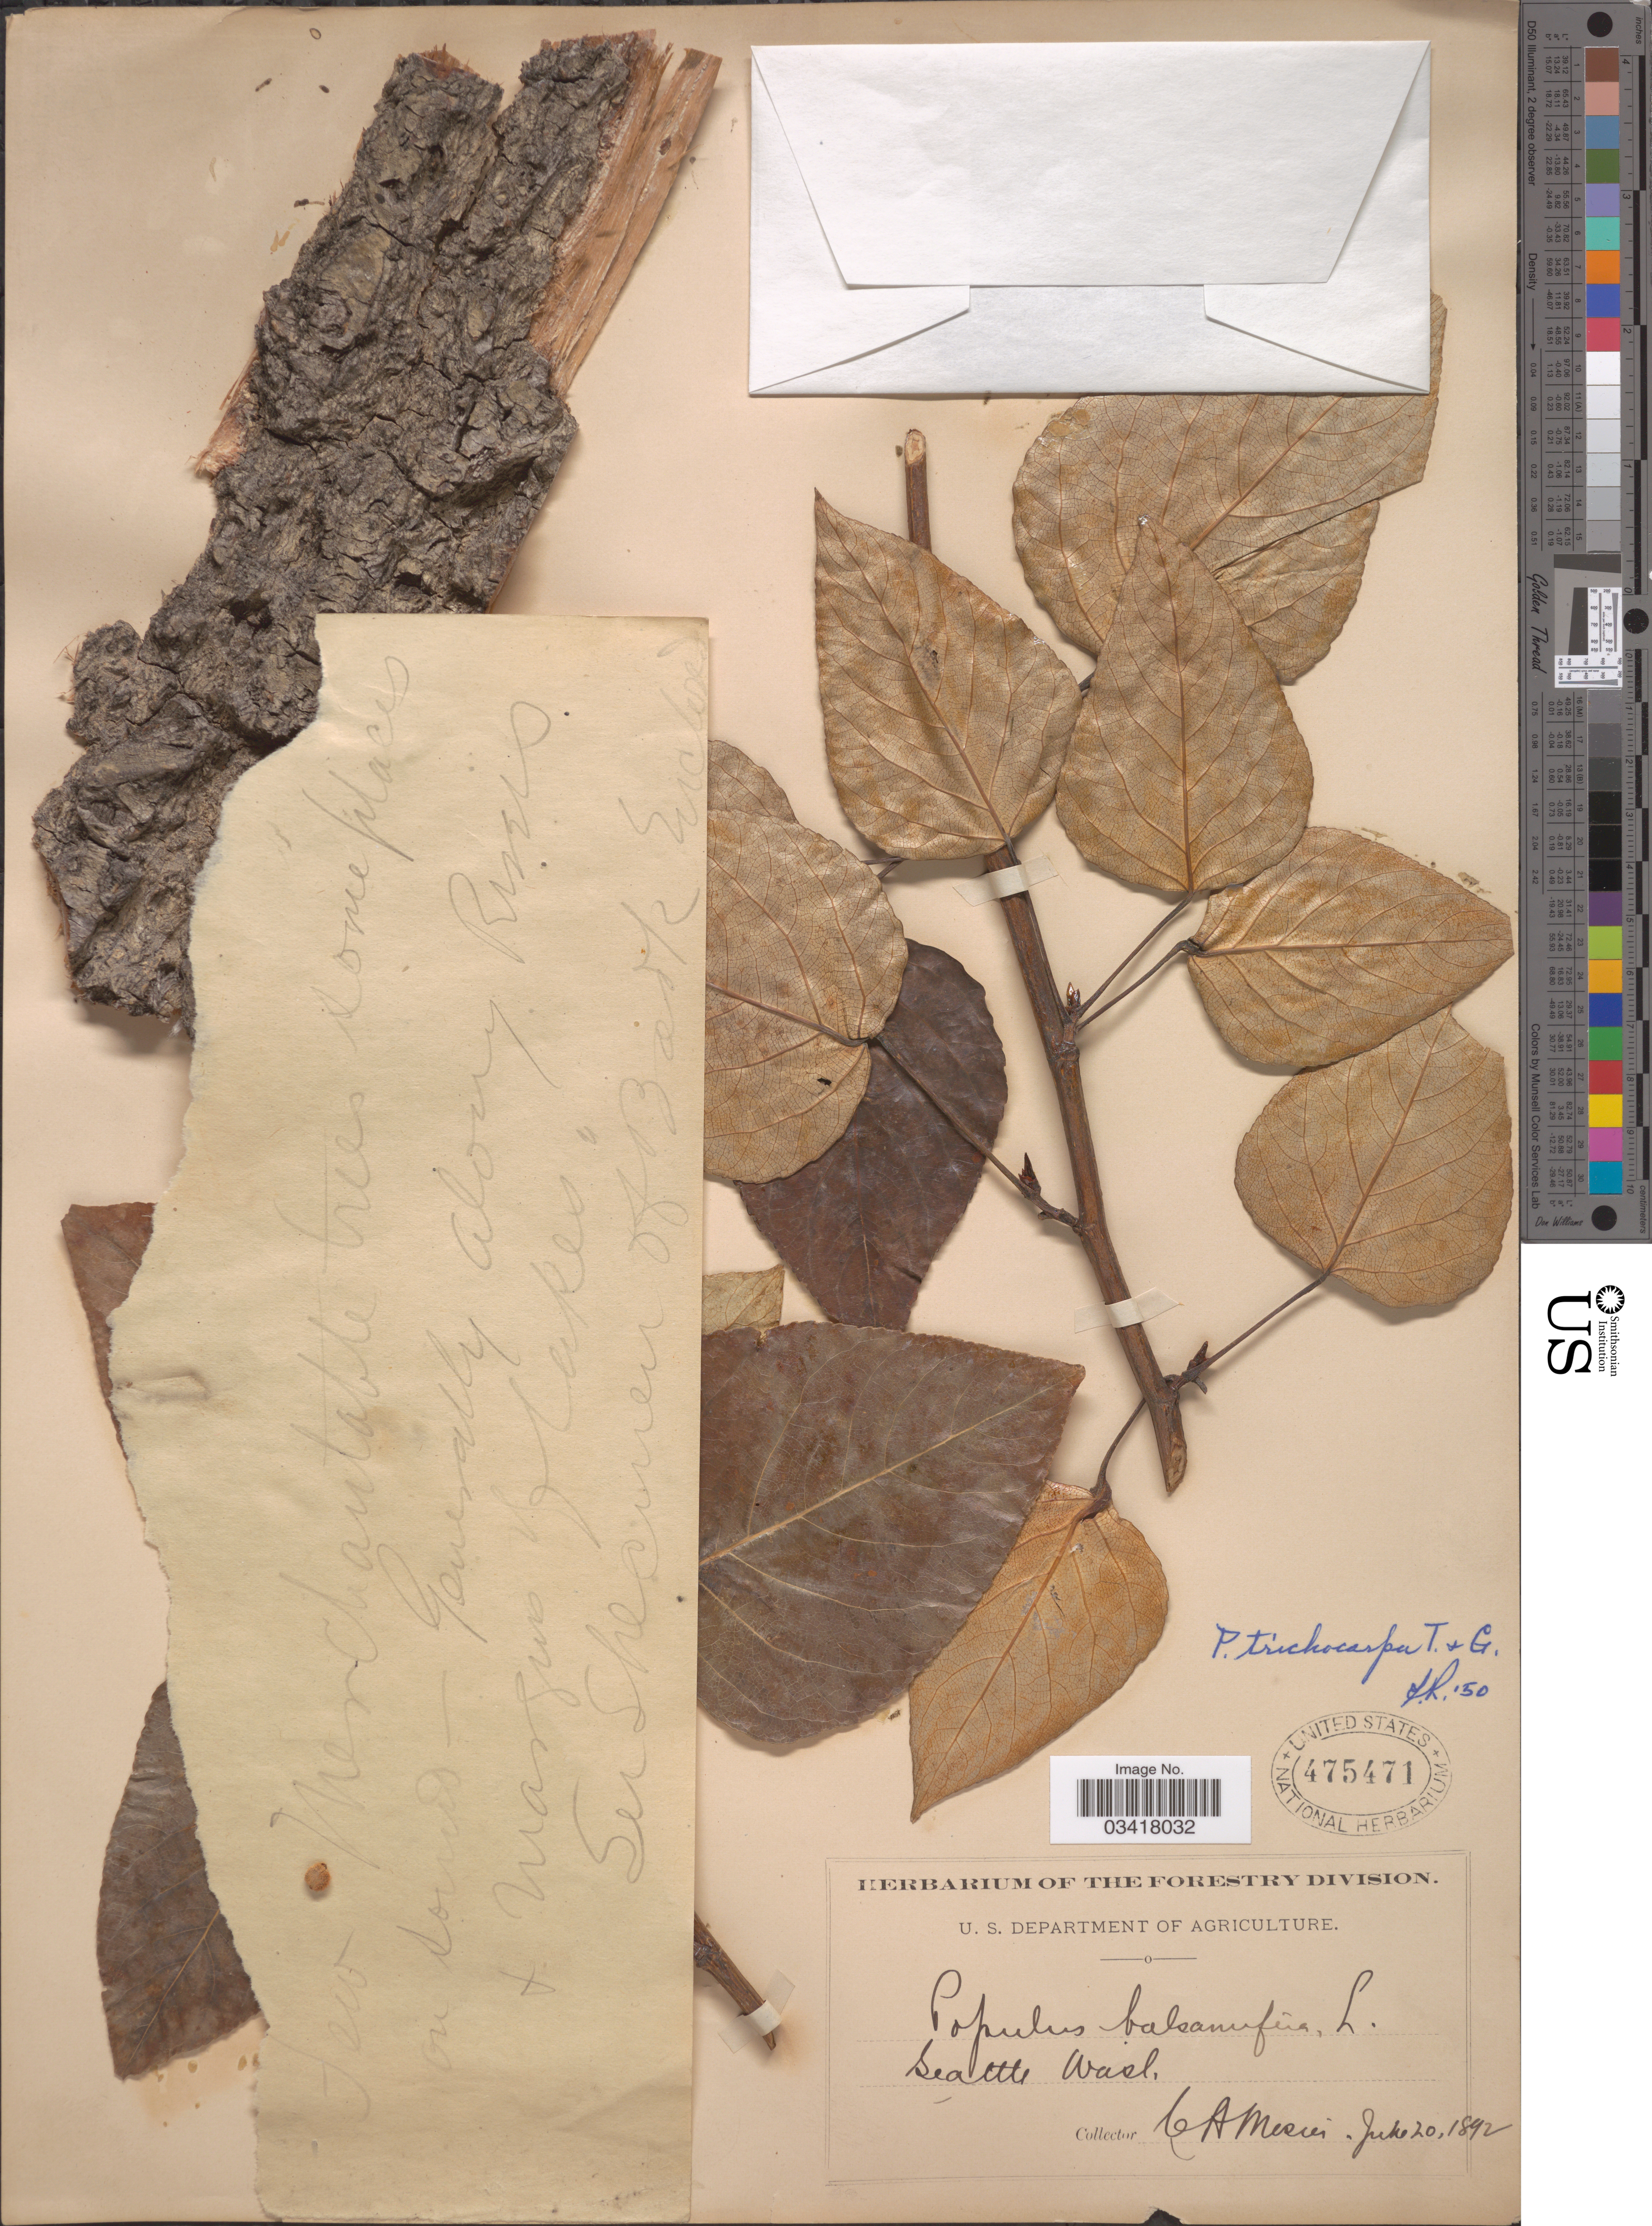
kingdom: Plantae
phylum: Tracheophyta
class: Magnoliopsida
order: Malpighiales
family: Salicaceae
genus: Populus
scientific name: Populus trichocarpa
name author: Torr. & A. Gray ex W. Hook.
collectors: C. A. Mosier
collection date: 1892-07-20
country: United States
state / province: Washington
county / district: King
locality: Seattle.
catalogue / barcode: US 475471